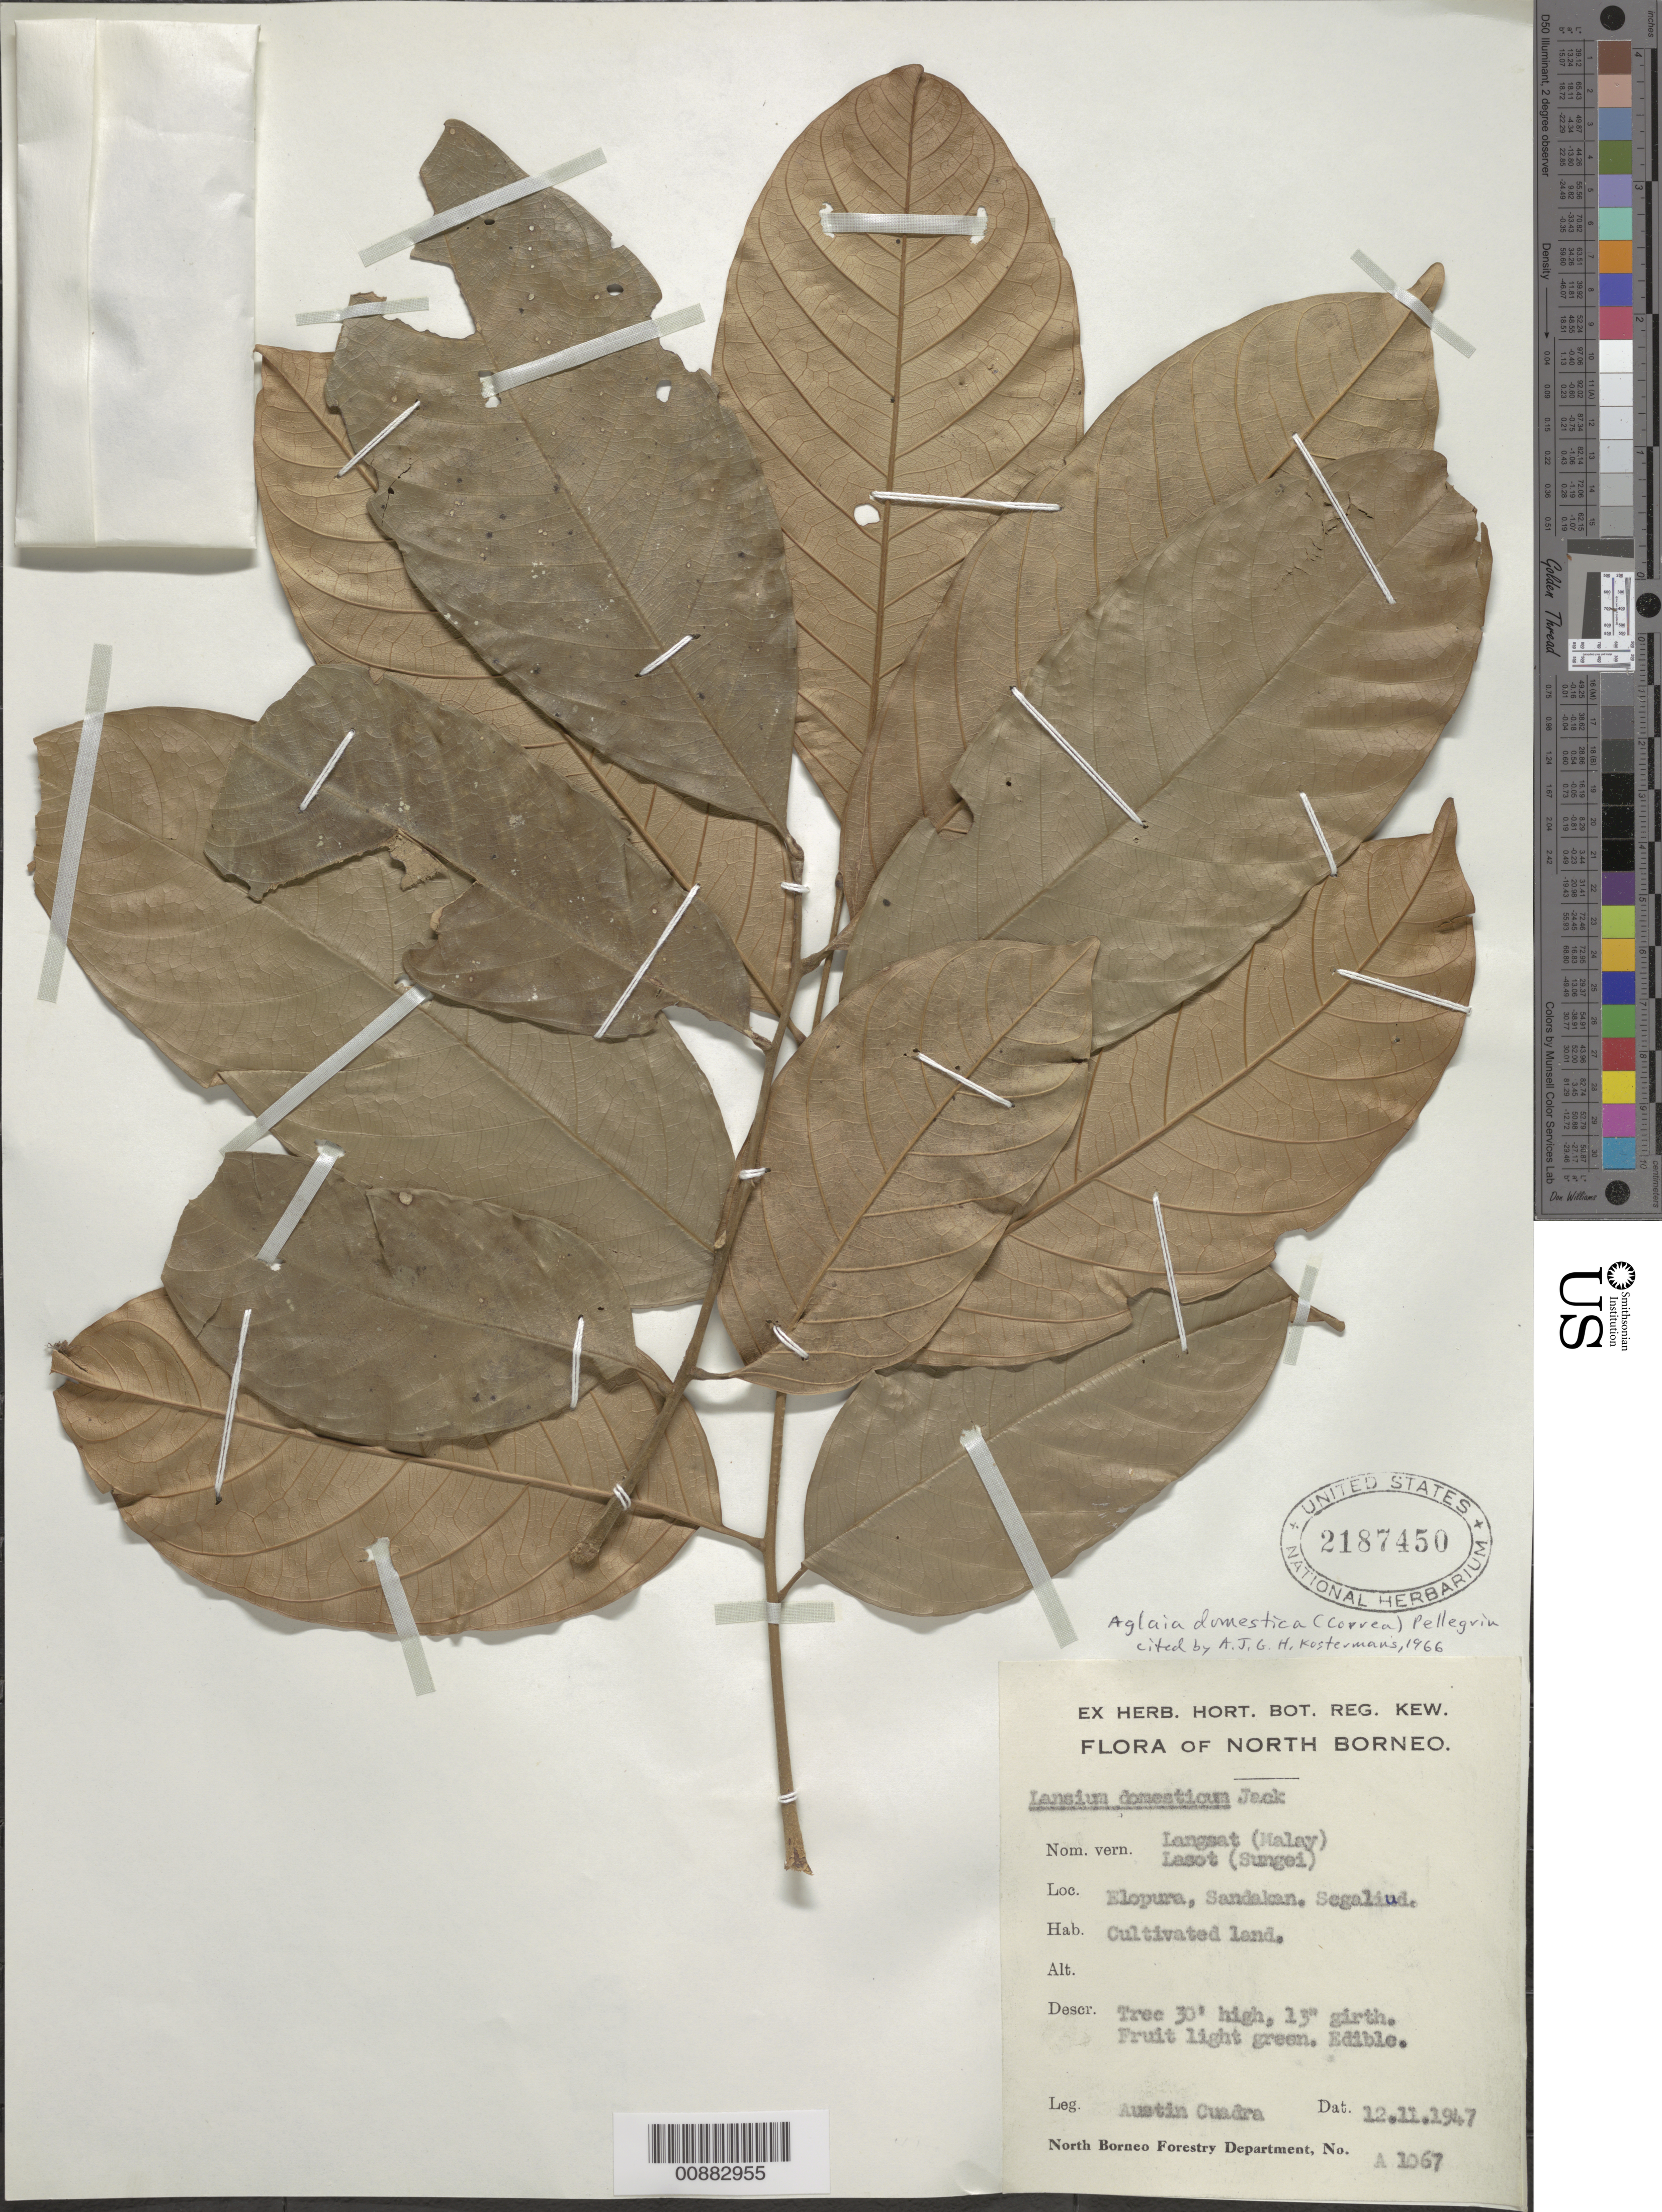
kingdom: Plantae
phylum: Tracheophyta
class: Magnoliopsida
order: Sapindales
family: Meliaceae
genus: Lansium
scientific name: Lansium domesticum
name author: Corrêa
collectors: A. Cuadra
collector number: A 1067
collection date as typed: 12 Nov 1947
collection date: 1947-11-12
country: Malaysia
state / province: Sabah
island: Borneo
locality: Elopura, Sandakan, Segaliud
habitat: cultivated land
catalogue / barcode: US 2187450